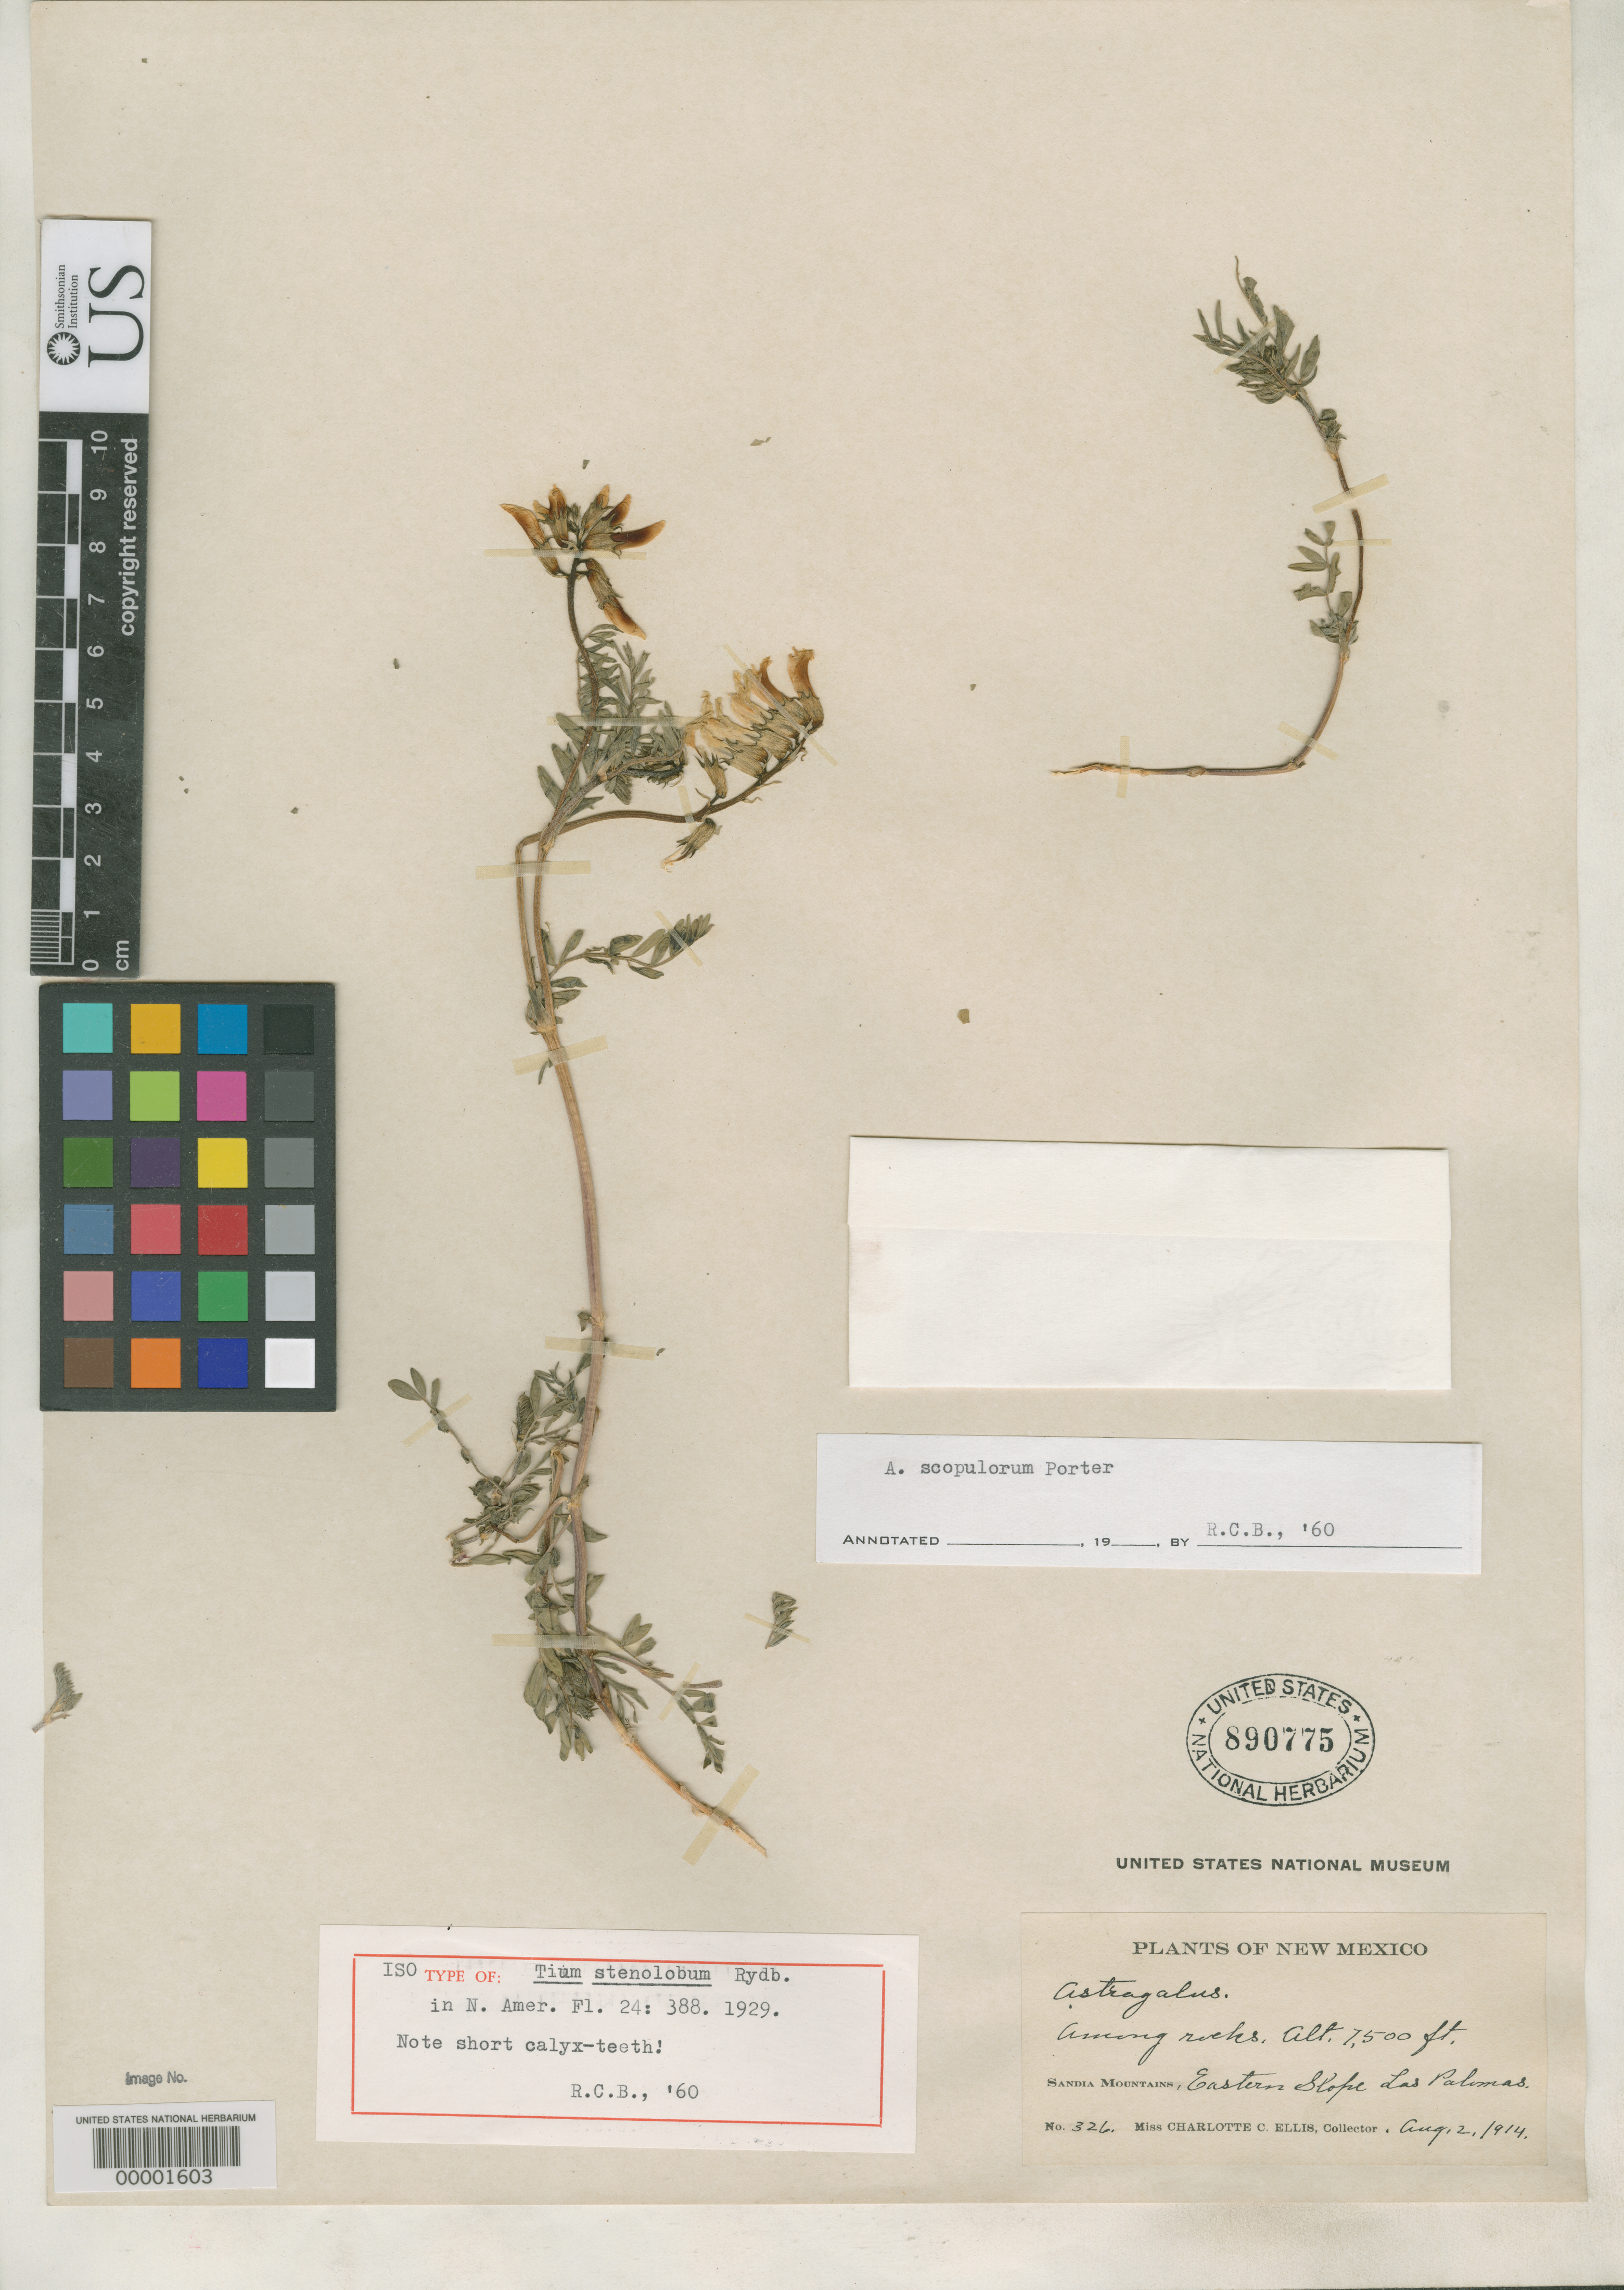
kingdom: Plantae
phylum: Tracheophyta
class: Magnoliopsida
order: Fabales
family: Fabaceae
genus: Tium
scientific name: Tium stenolobum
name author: Rydb.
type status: Isotype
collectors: C. C. Ellis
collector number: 326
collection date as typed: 02 Aug 1914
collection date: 1914-08-02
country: United States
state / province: New Mexico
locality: Sandia Mountains, eastern slope of Las Palomas.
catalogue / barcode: US 890775